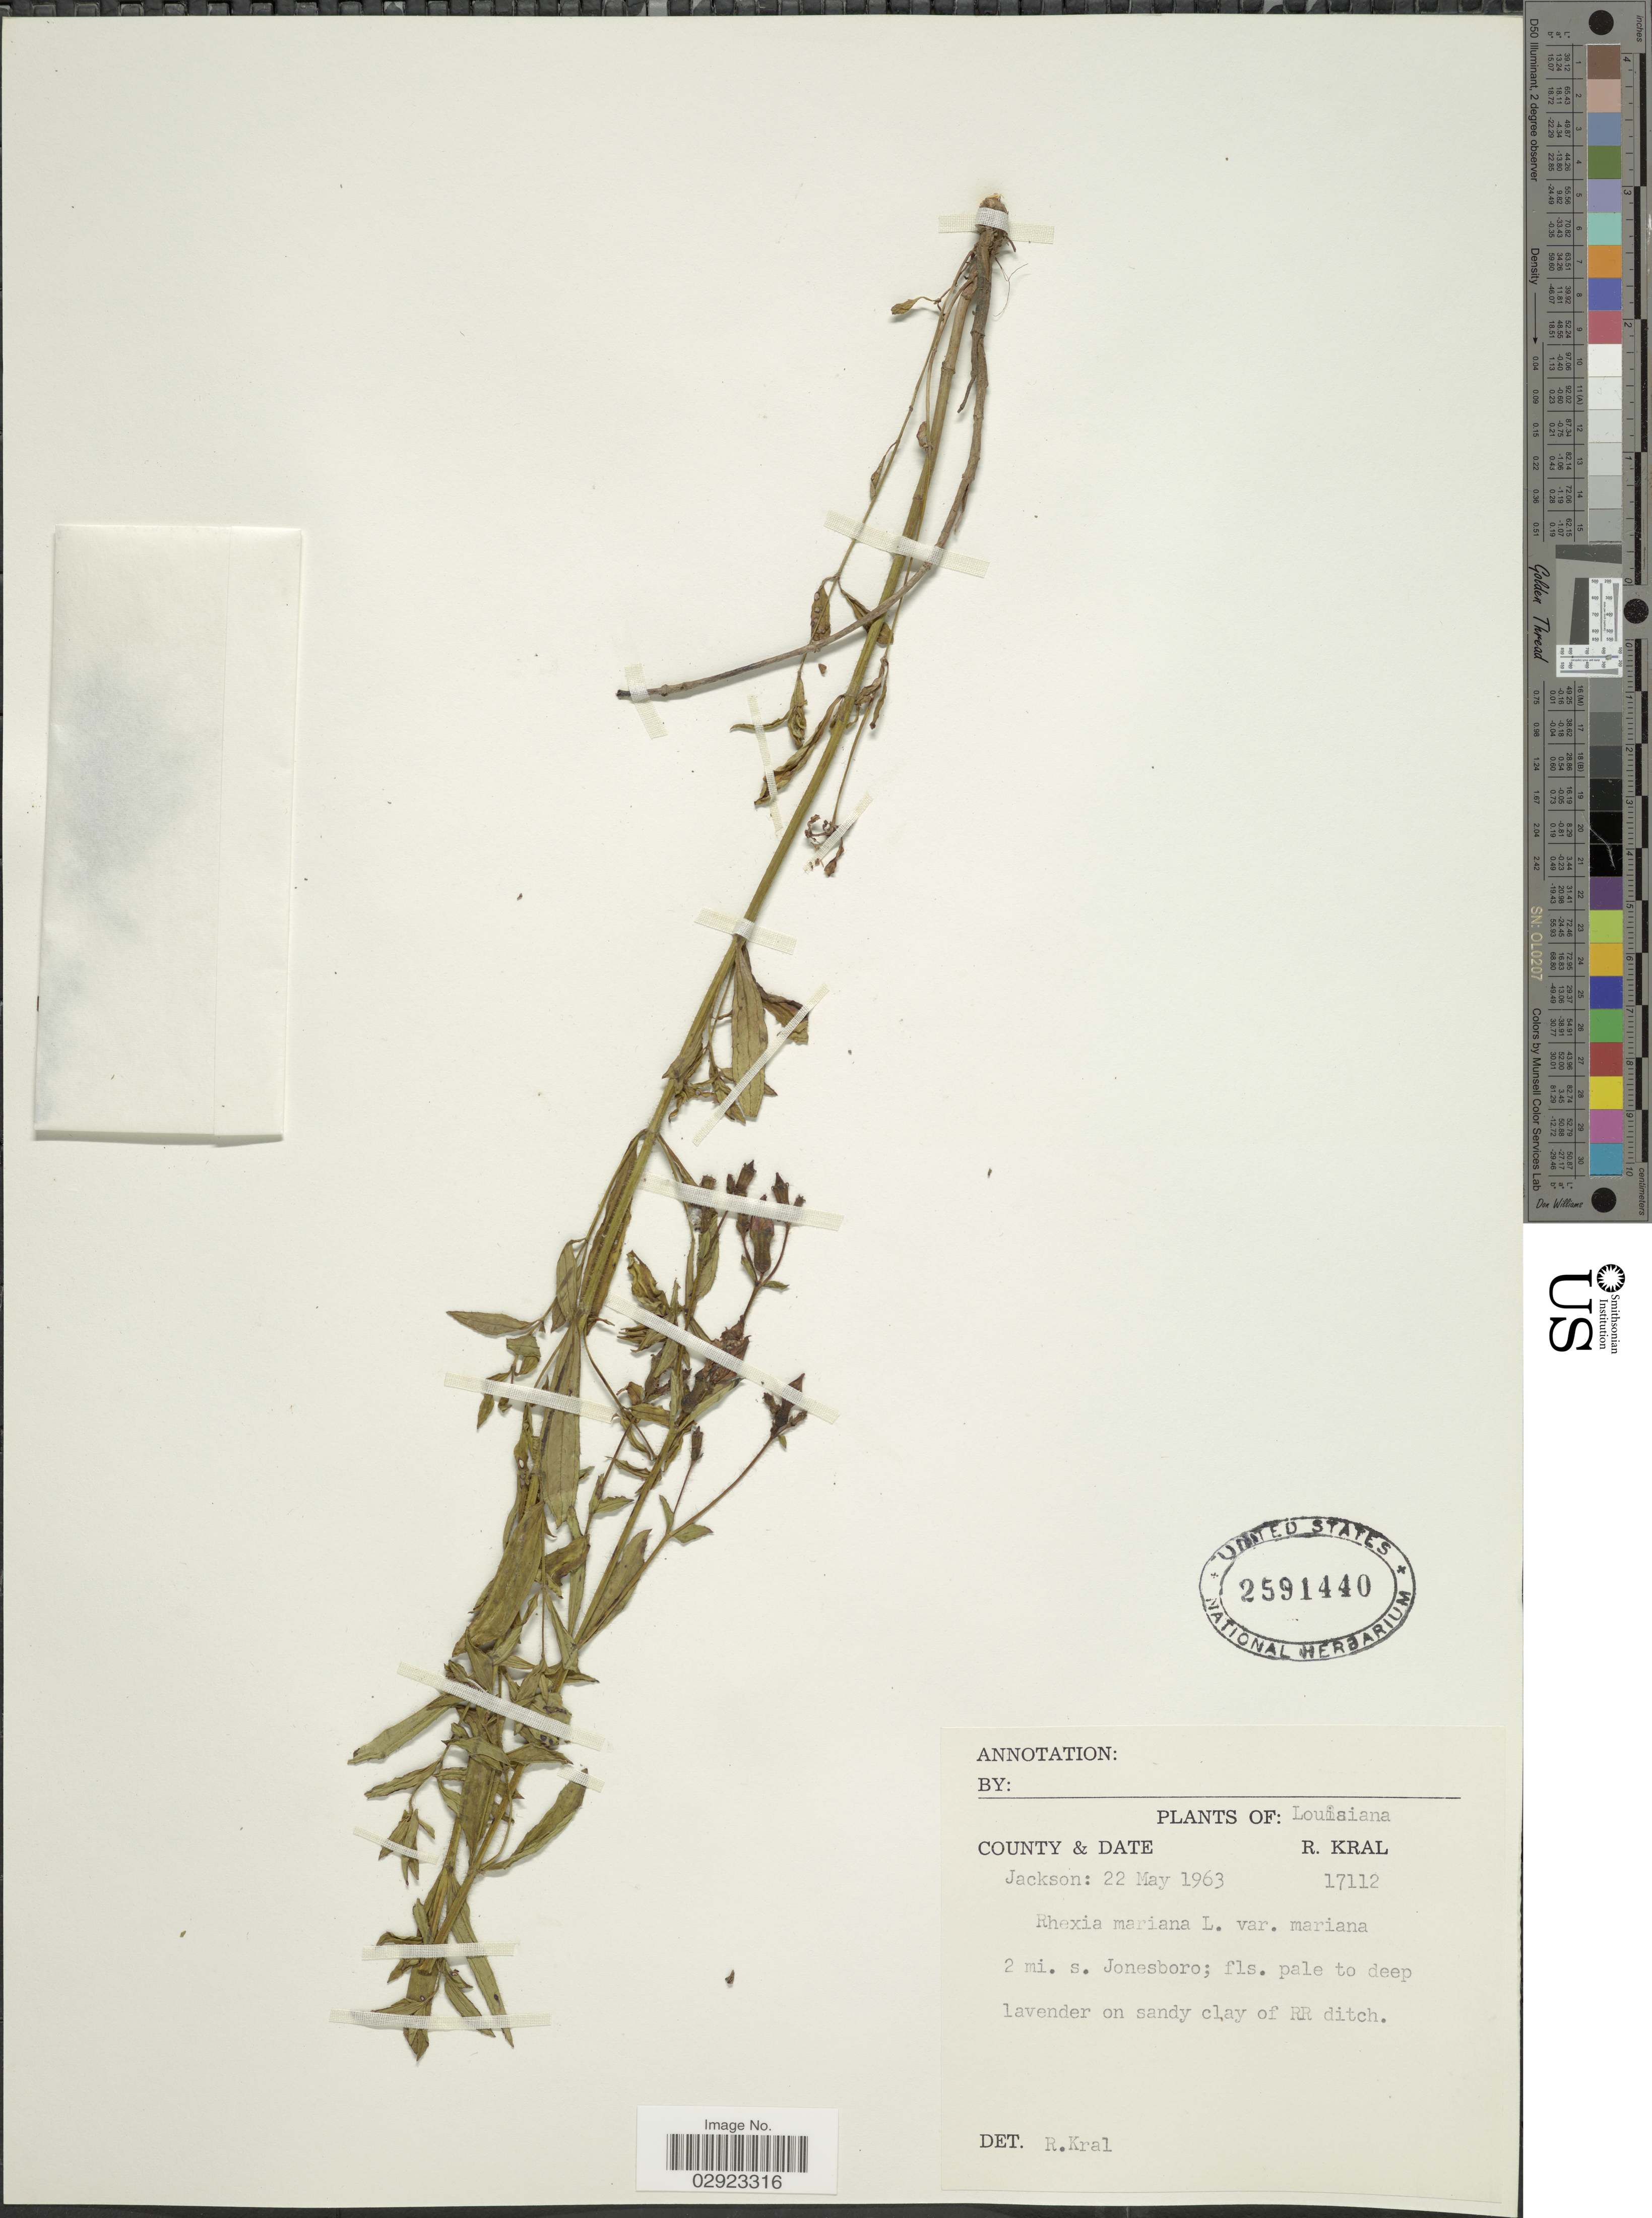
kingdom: Plantae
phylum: Tracheophyta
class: Magnoliopsida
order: Myrtales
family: Melastomataceae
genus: Rhexia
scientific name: Rhexia mariana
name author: L.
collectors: R. Kral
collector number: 17112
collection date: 1963-05-22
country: United States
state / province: Louisiana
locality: County Jackson, 2 mi. s. Jonesboro.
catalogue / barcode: US 2591440